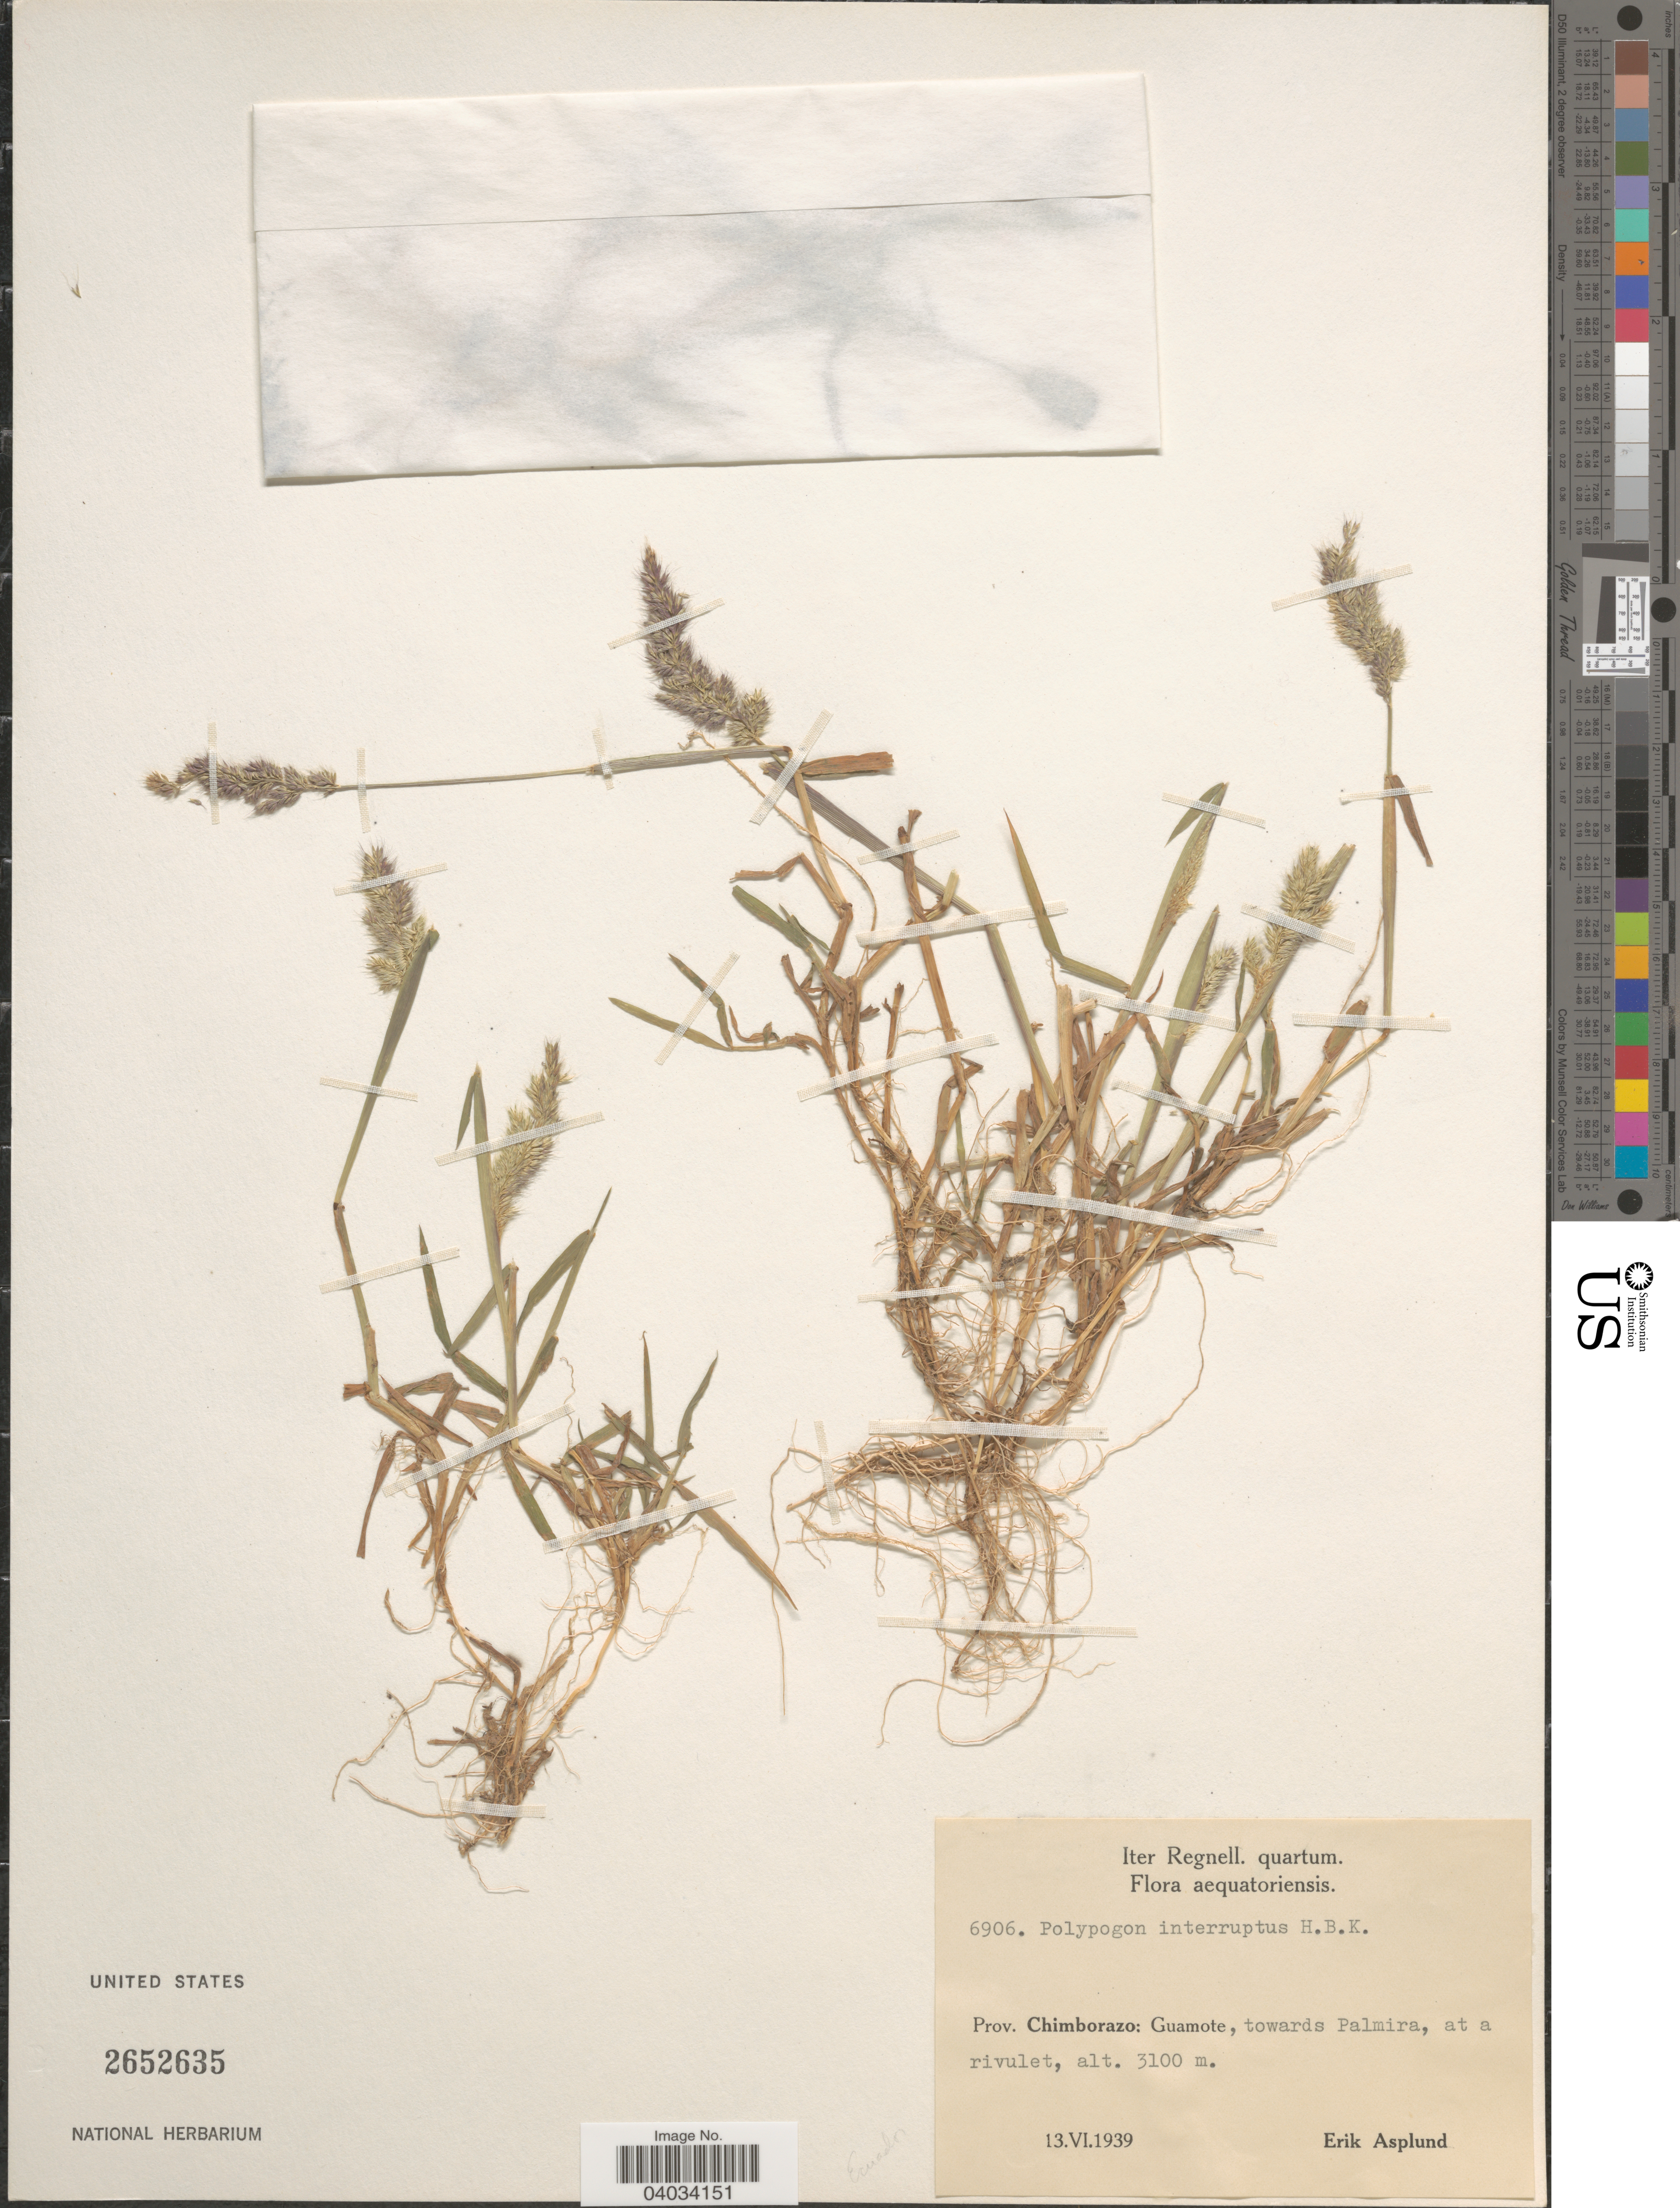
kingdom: Plantae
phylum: Tracheophyta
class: Liliopsida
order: Poales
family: Poaceae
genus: Polypogon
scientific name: Polypogon interruptus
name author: Kunth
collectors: E. Asplund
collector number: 6906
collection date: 1939-06-13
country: Ecuador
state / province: Chimborazo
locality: Aequatoriensis. Prov. Chimborazo: Guamote, towards Palmira.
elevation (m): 3100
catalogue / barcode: US 2652635